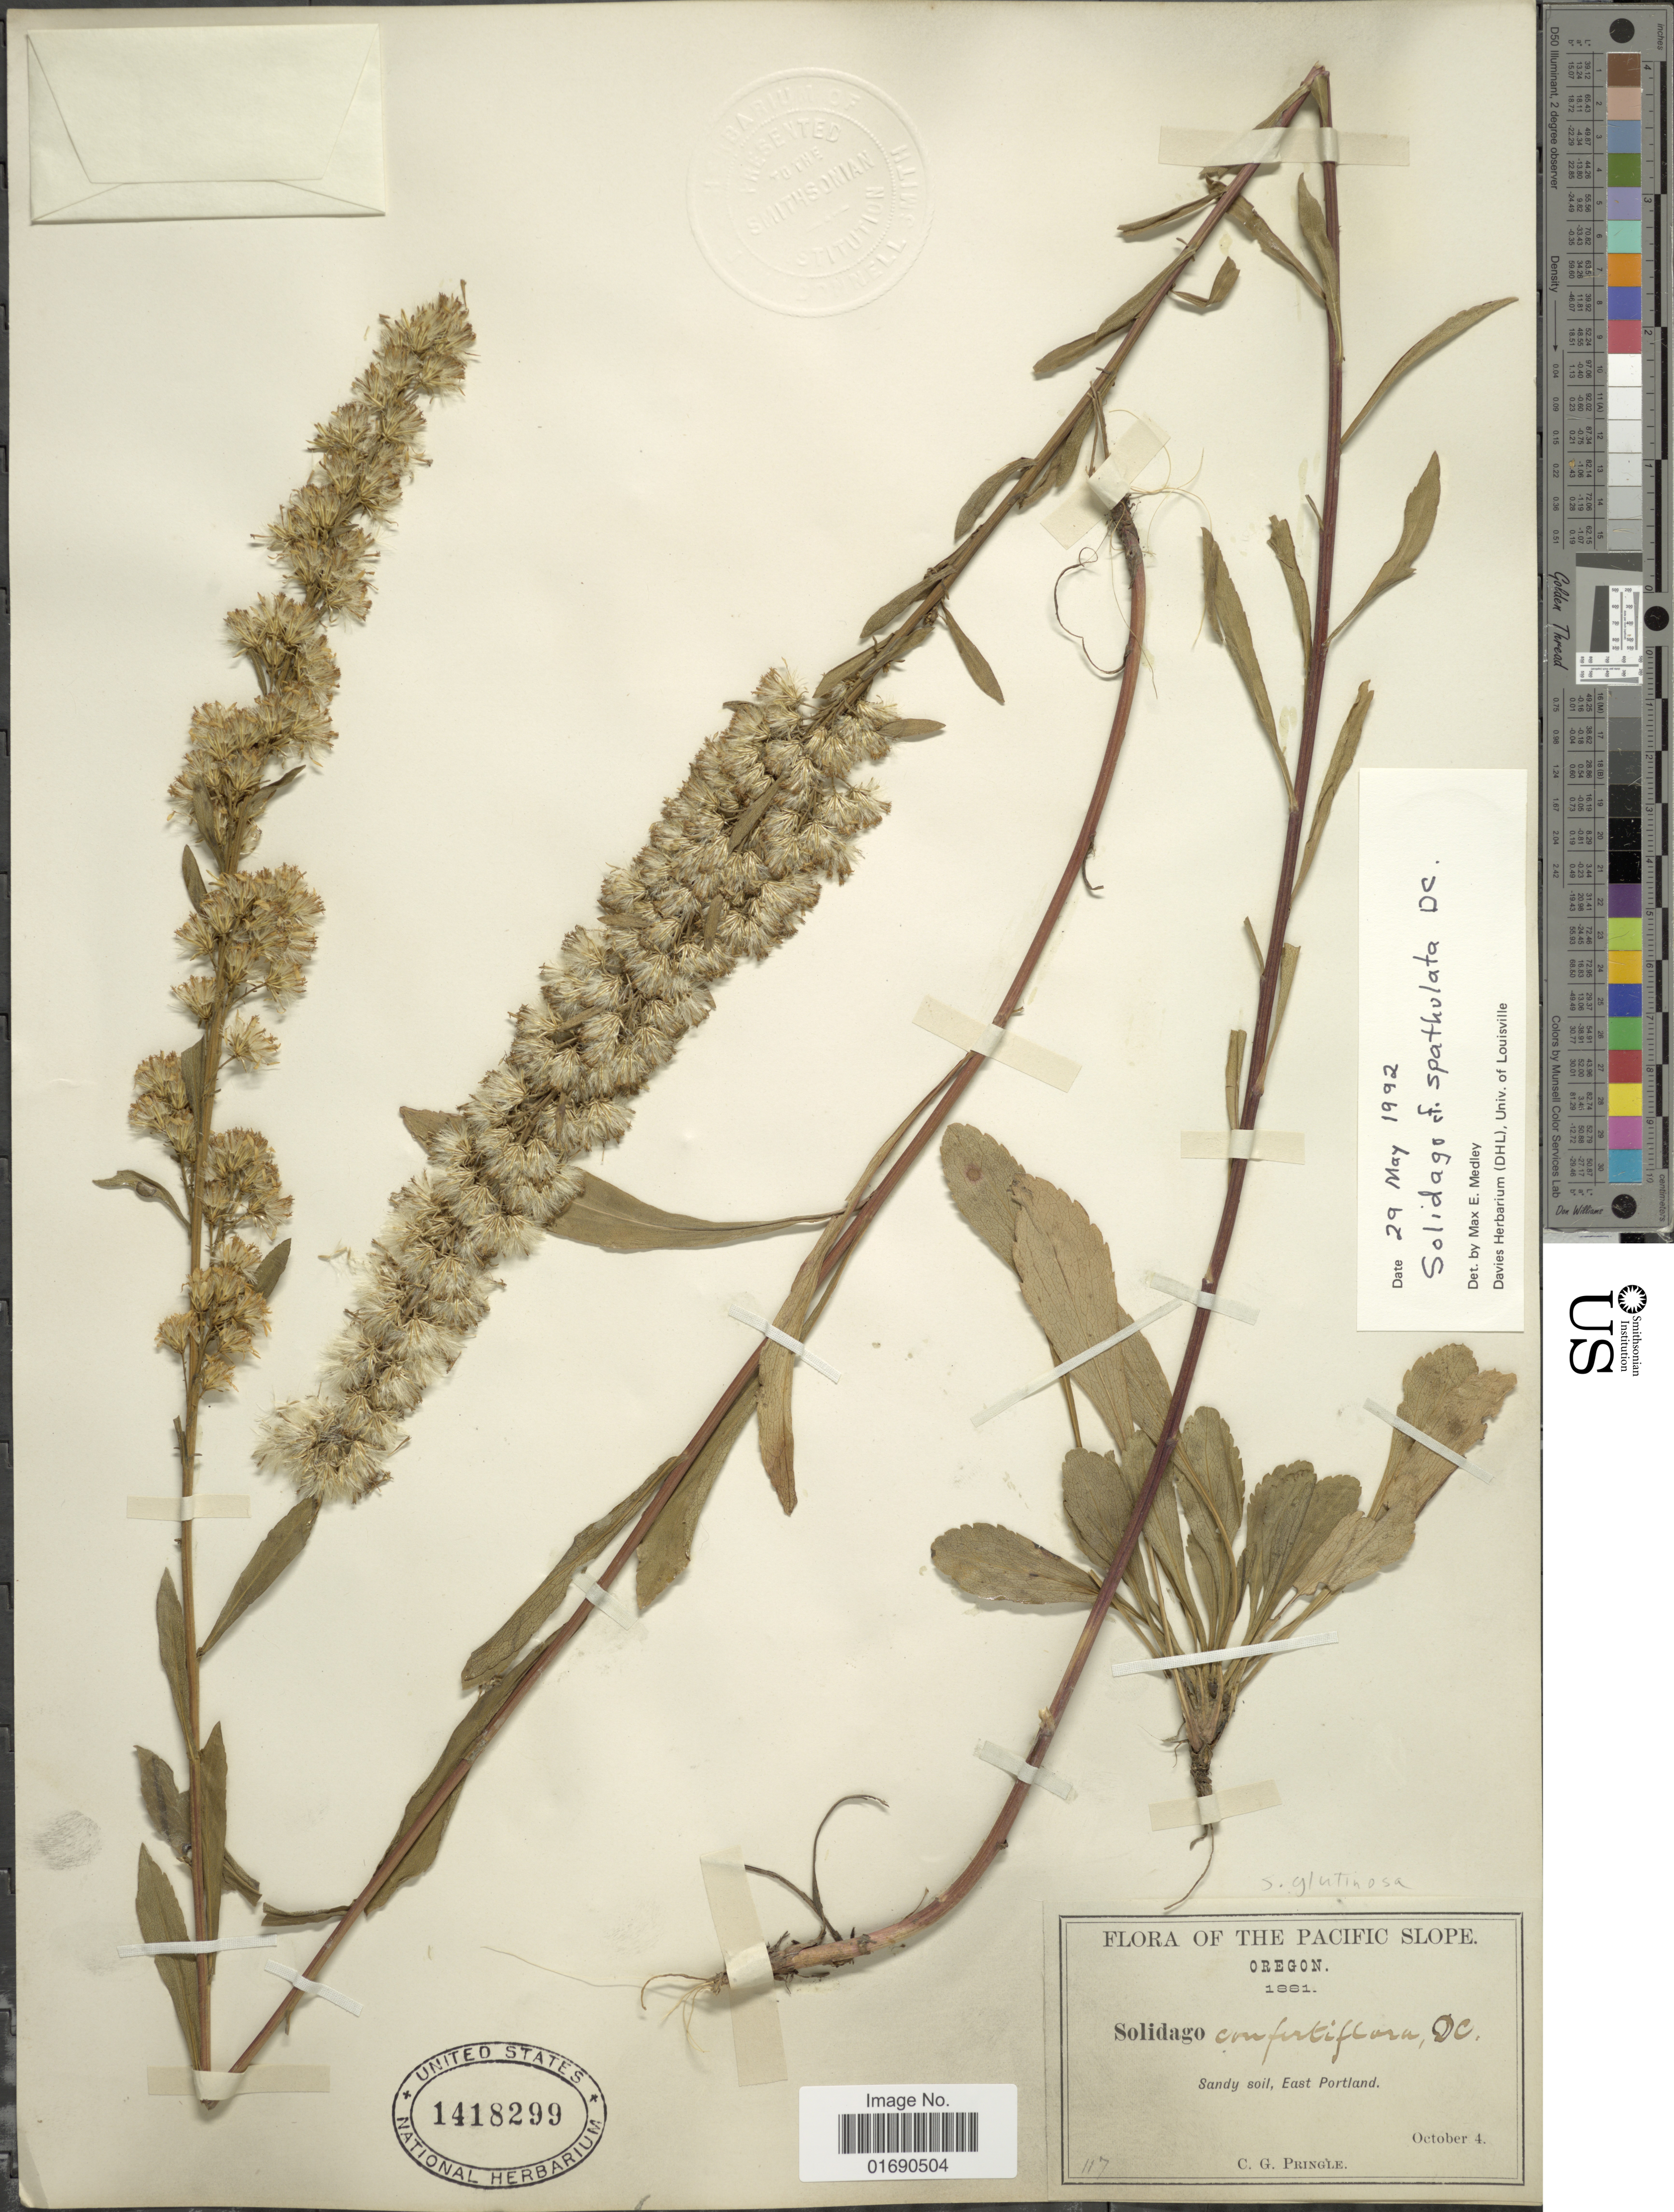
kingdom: Plantae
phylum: Tracheophyta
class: Magnoliopsida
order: Asterales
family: Asteraceae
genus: Solidago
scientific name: Solidago spathulata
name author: DC.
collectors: C. G. Pringle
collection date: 1881-10-04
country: United States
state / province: Oregon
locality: The Pacific Slope, Sandy soil, East Portland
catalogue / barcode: US 1418299